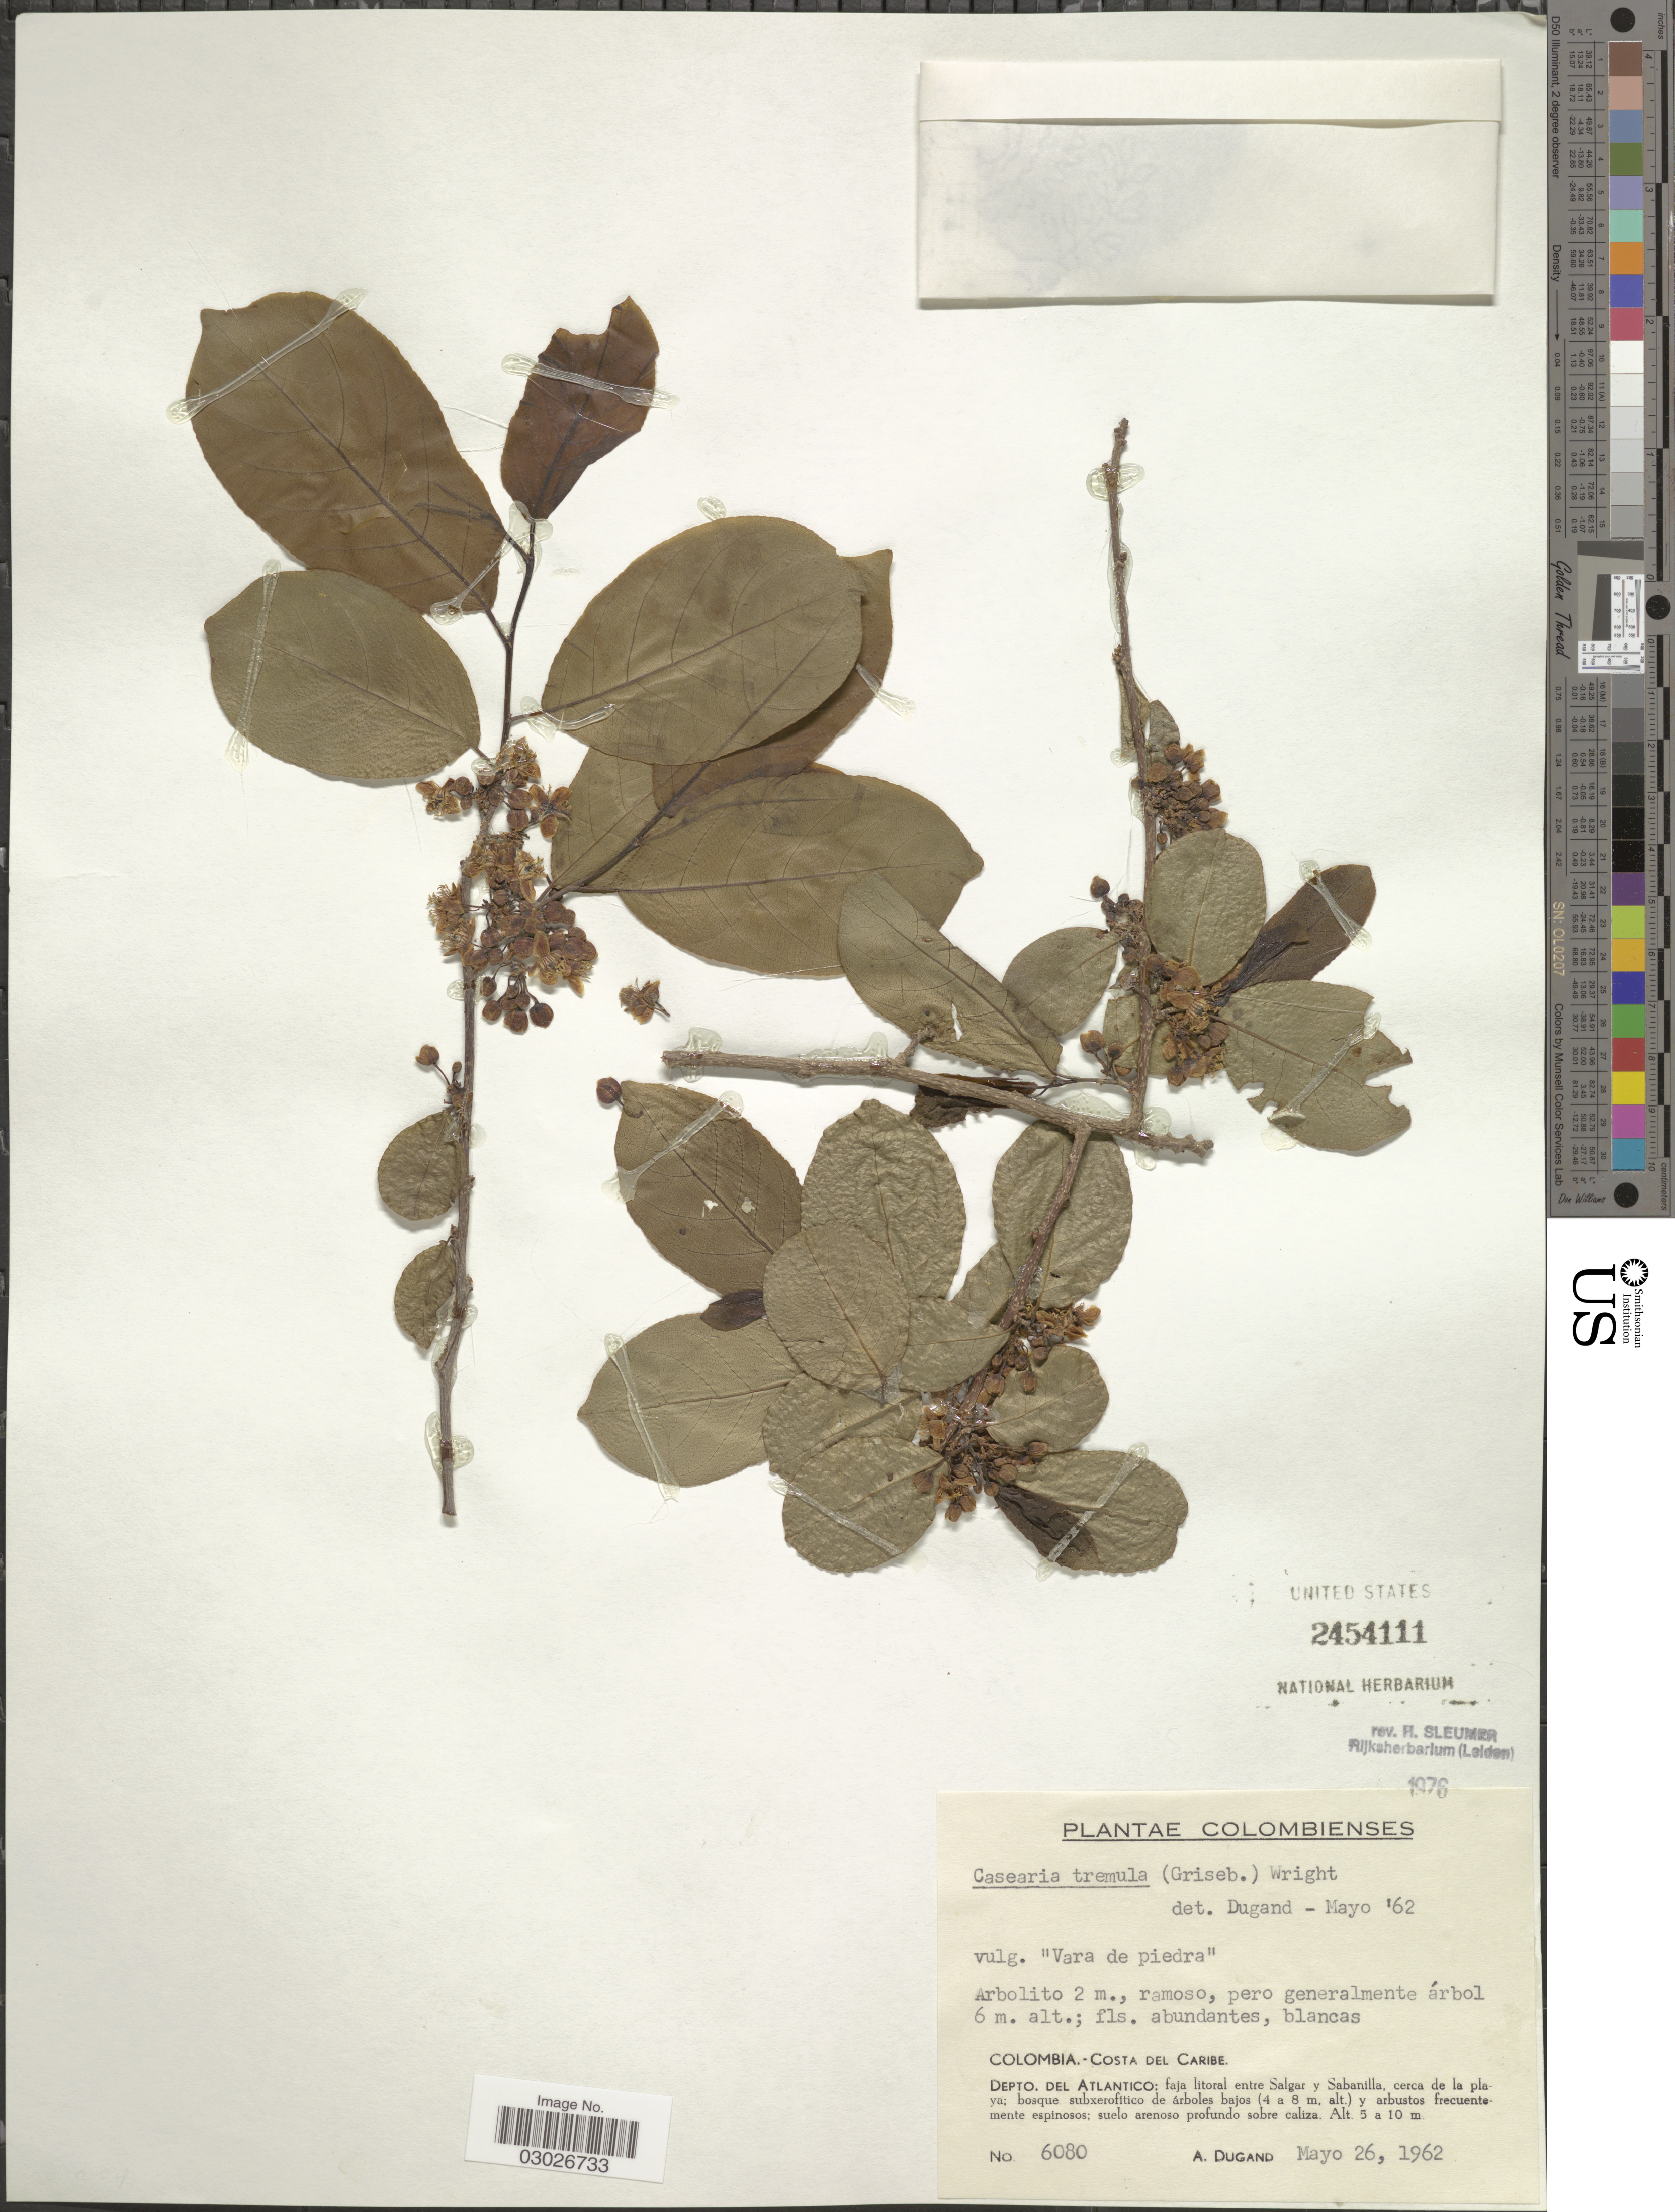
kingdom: Plantae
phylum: Tracheophyta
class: Magnoliopsida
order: Malpighiales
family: Salicaceae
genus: Casearia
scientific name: Casearia tremula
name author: (Griseb.) Griseb. ex C. Wright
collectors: A. Dugand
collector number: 6080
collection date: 1962-05-26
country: Colombia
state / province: Atlántico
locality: Costa del Caribe. Depto. del Atlantico: faja litoral entre Salgar y Sabanilla, cerca de la playa; bosque subxerofítico de árboles bajos (4 a 8m. alt.) y arbustos frecuentemente espinosos; suelo arenoso profundo sobre caliza.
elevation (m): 5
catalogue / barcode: US 2454111